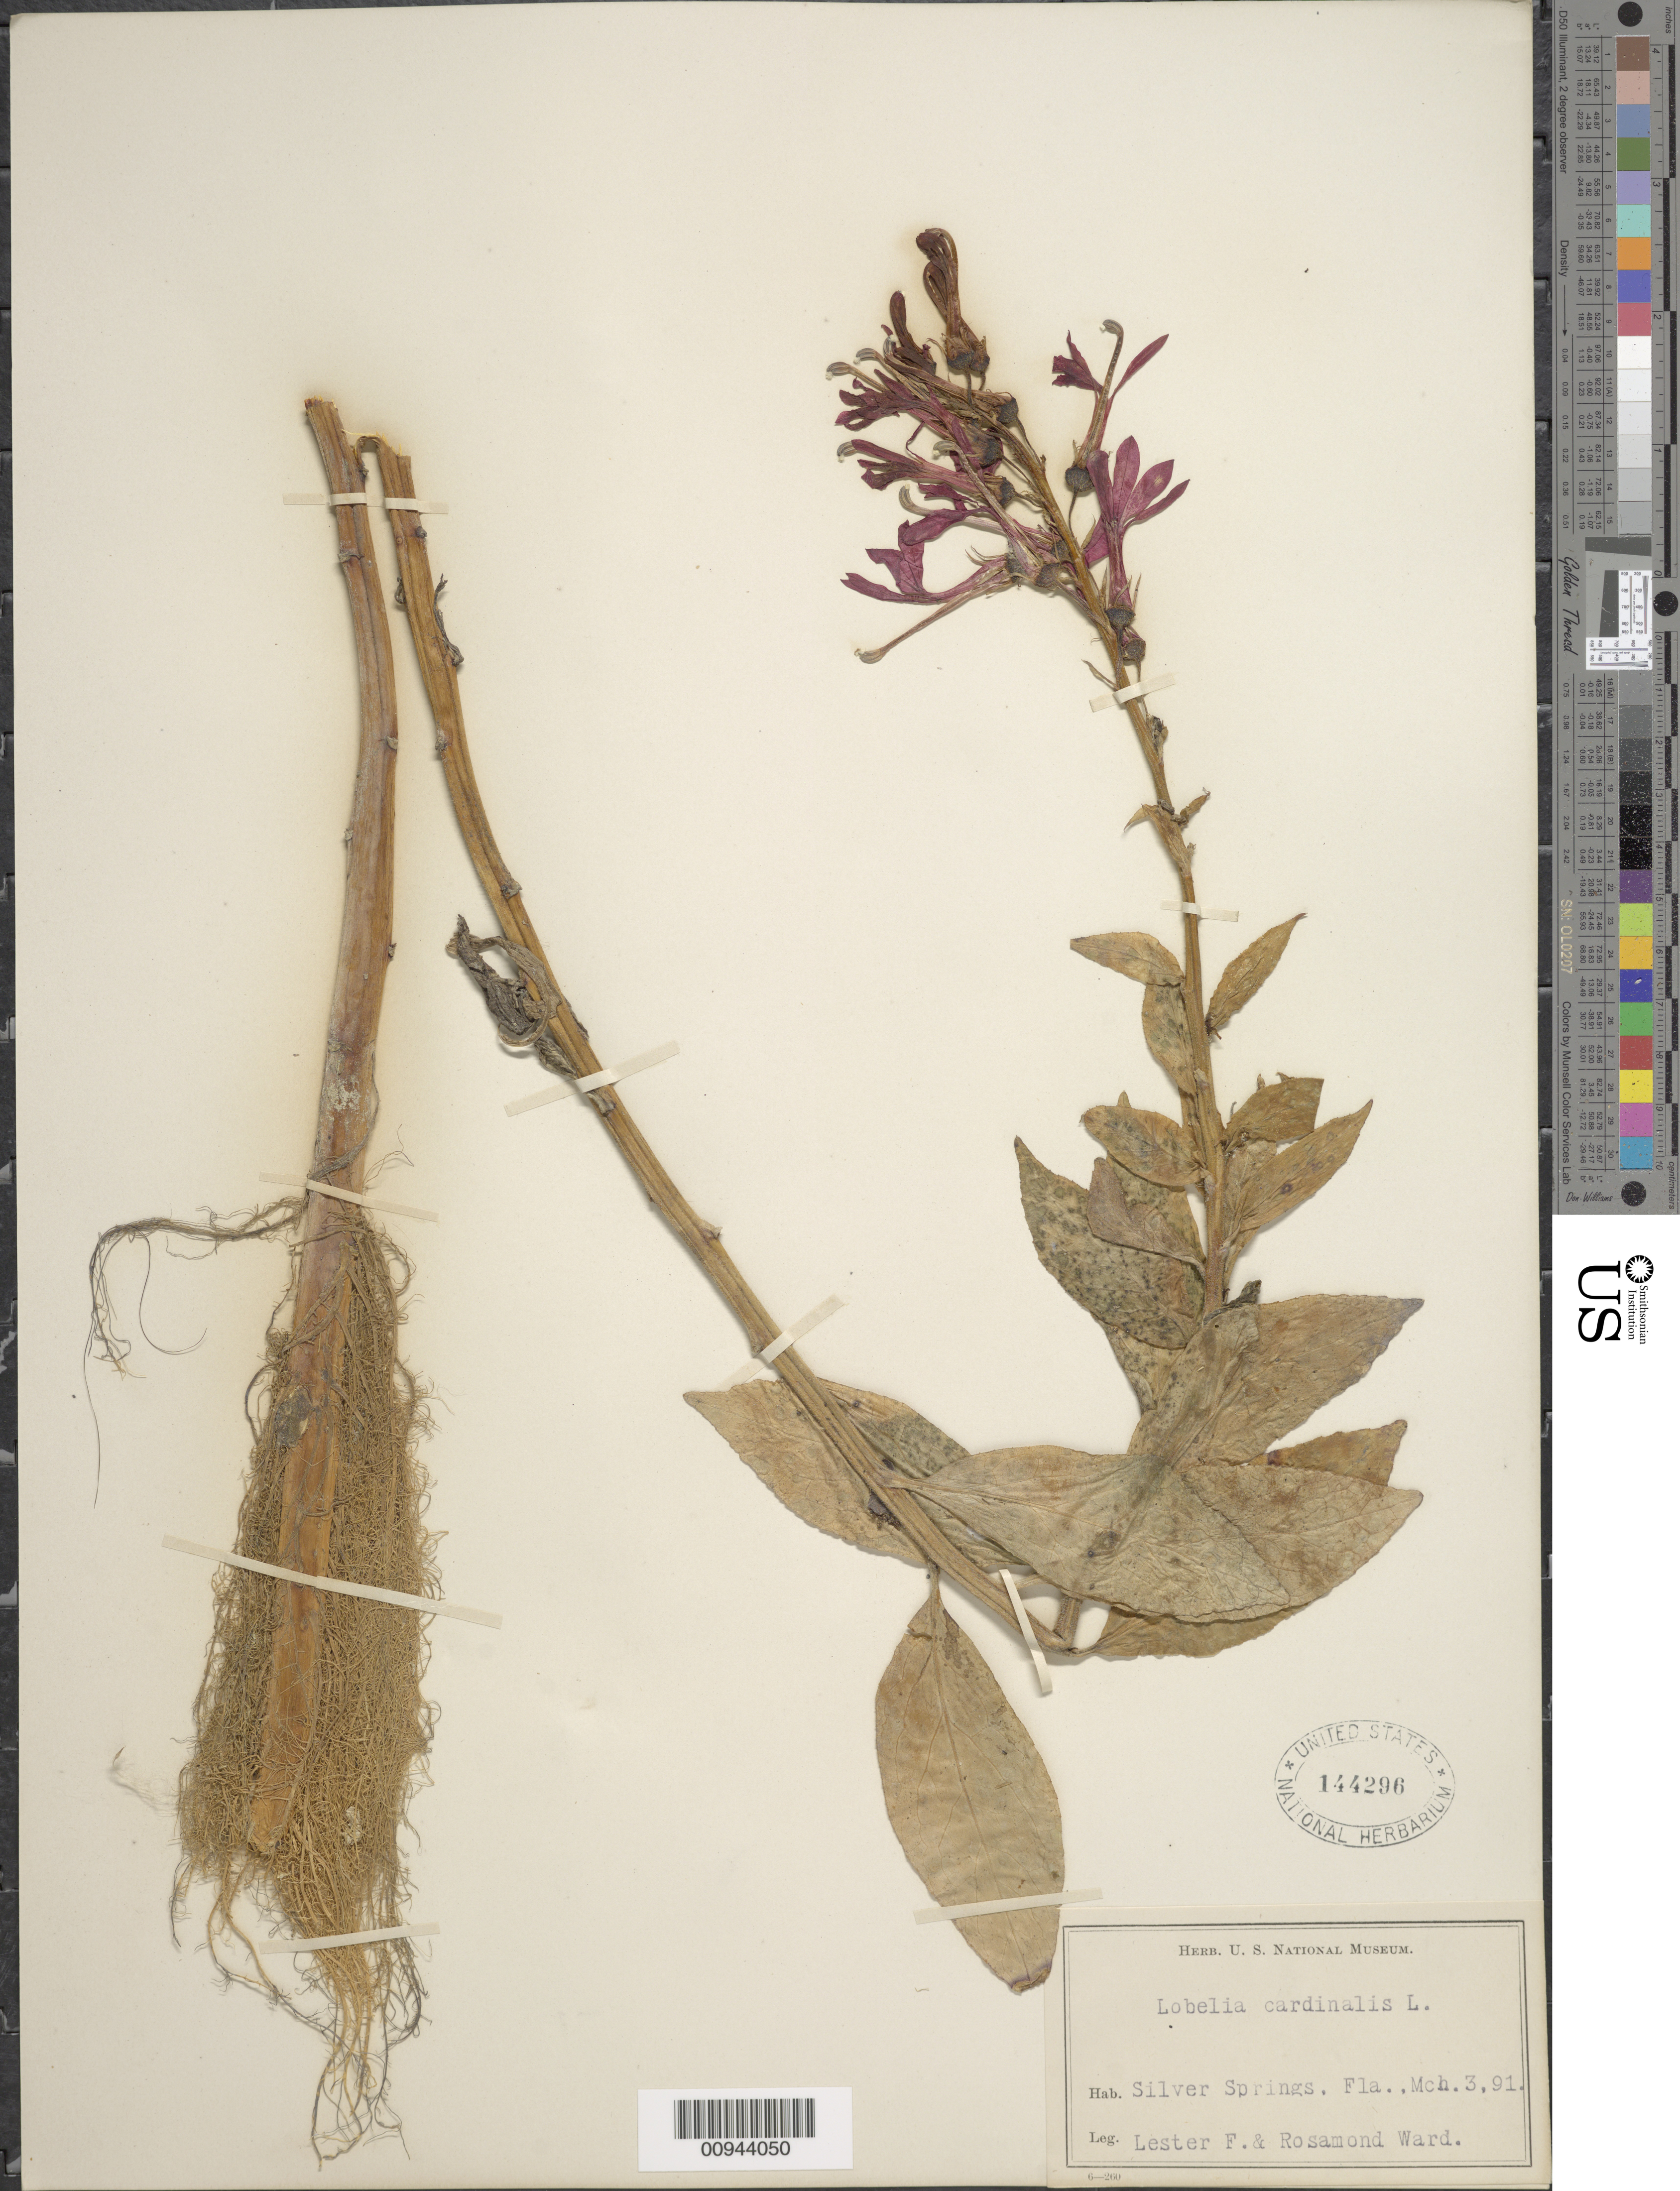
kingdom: Plantae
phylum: Tracheophyta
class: Magnoliopsida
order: Asterales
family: Campanulaceae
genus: Lobelia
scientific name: Lobelia cardinalis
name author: L.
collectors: L. F. Ward & R. Ward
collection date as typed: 03 Mar 1891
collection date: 1891-03-03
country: United States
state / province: Florida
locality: Silver Springs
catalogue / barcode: US 144296